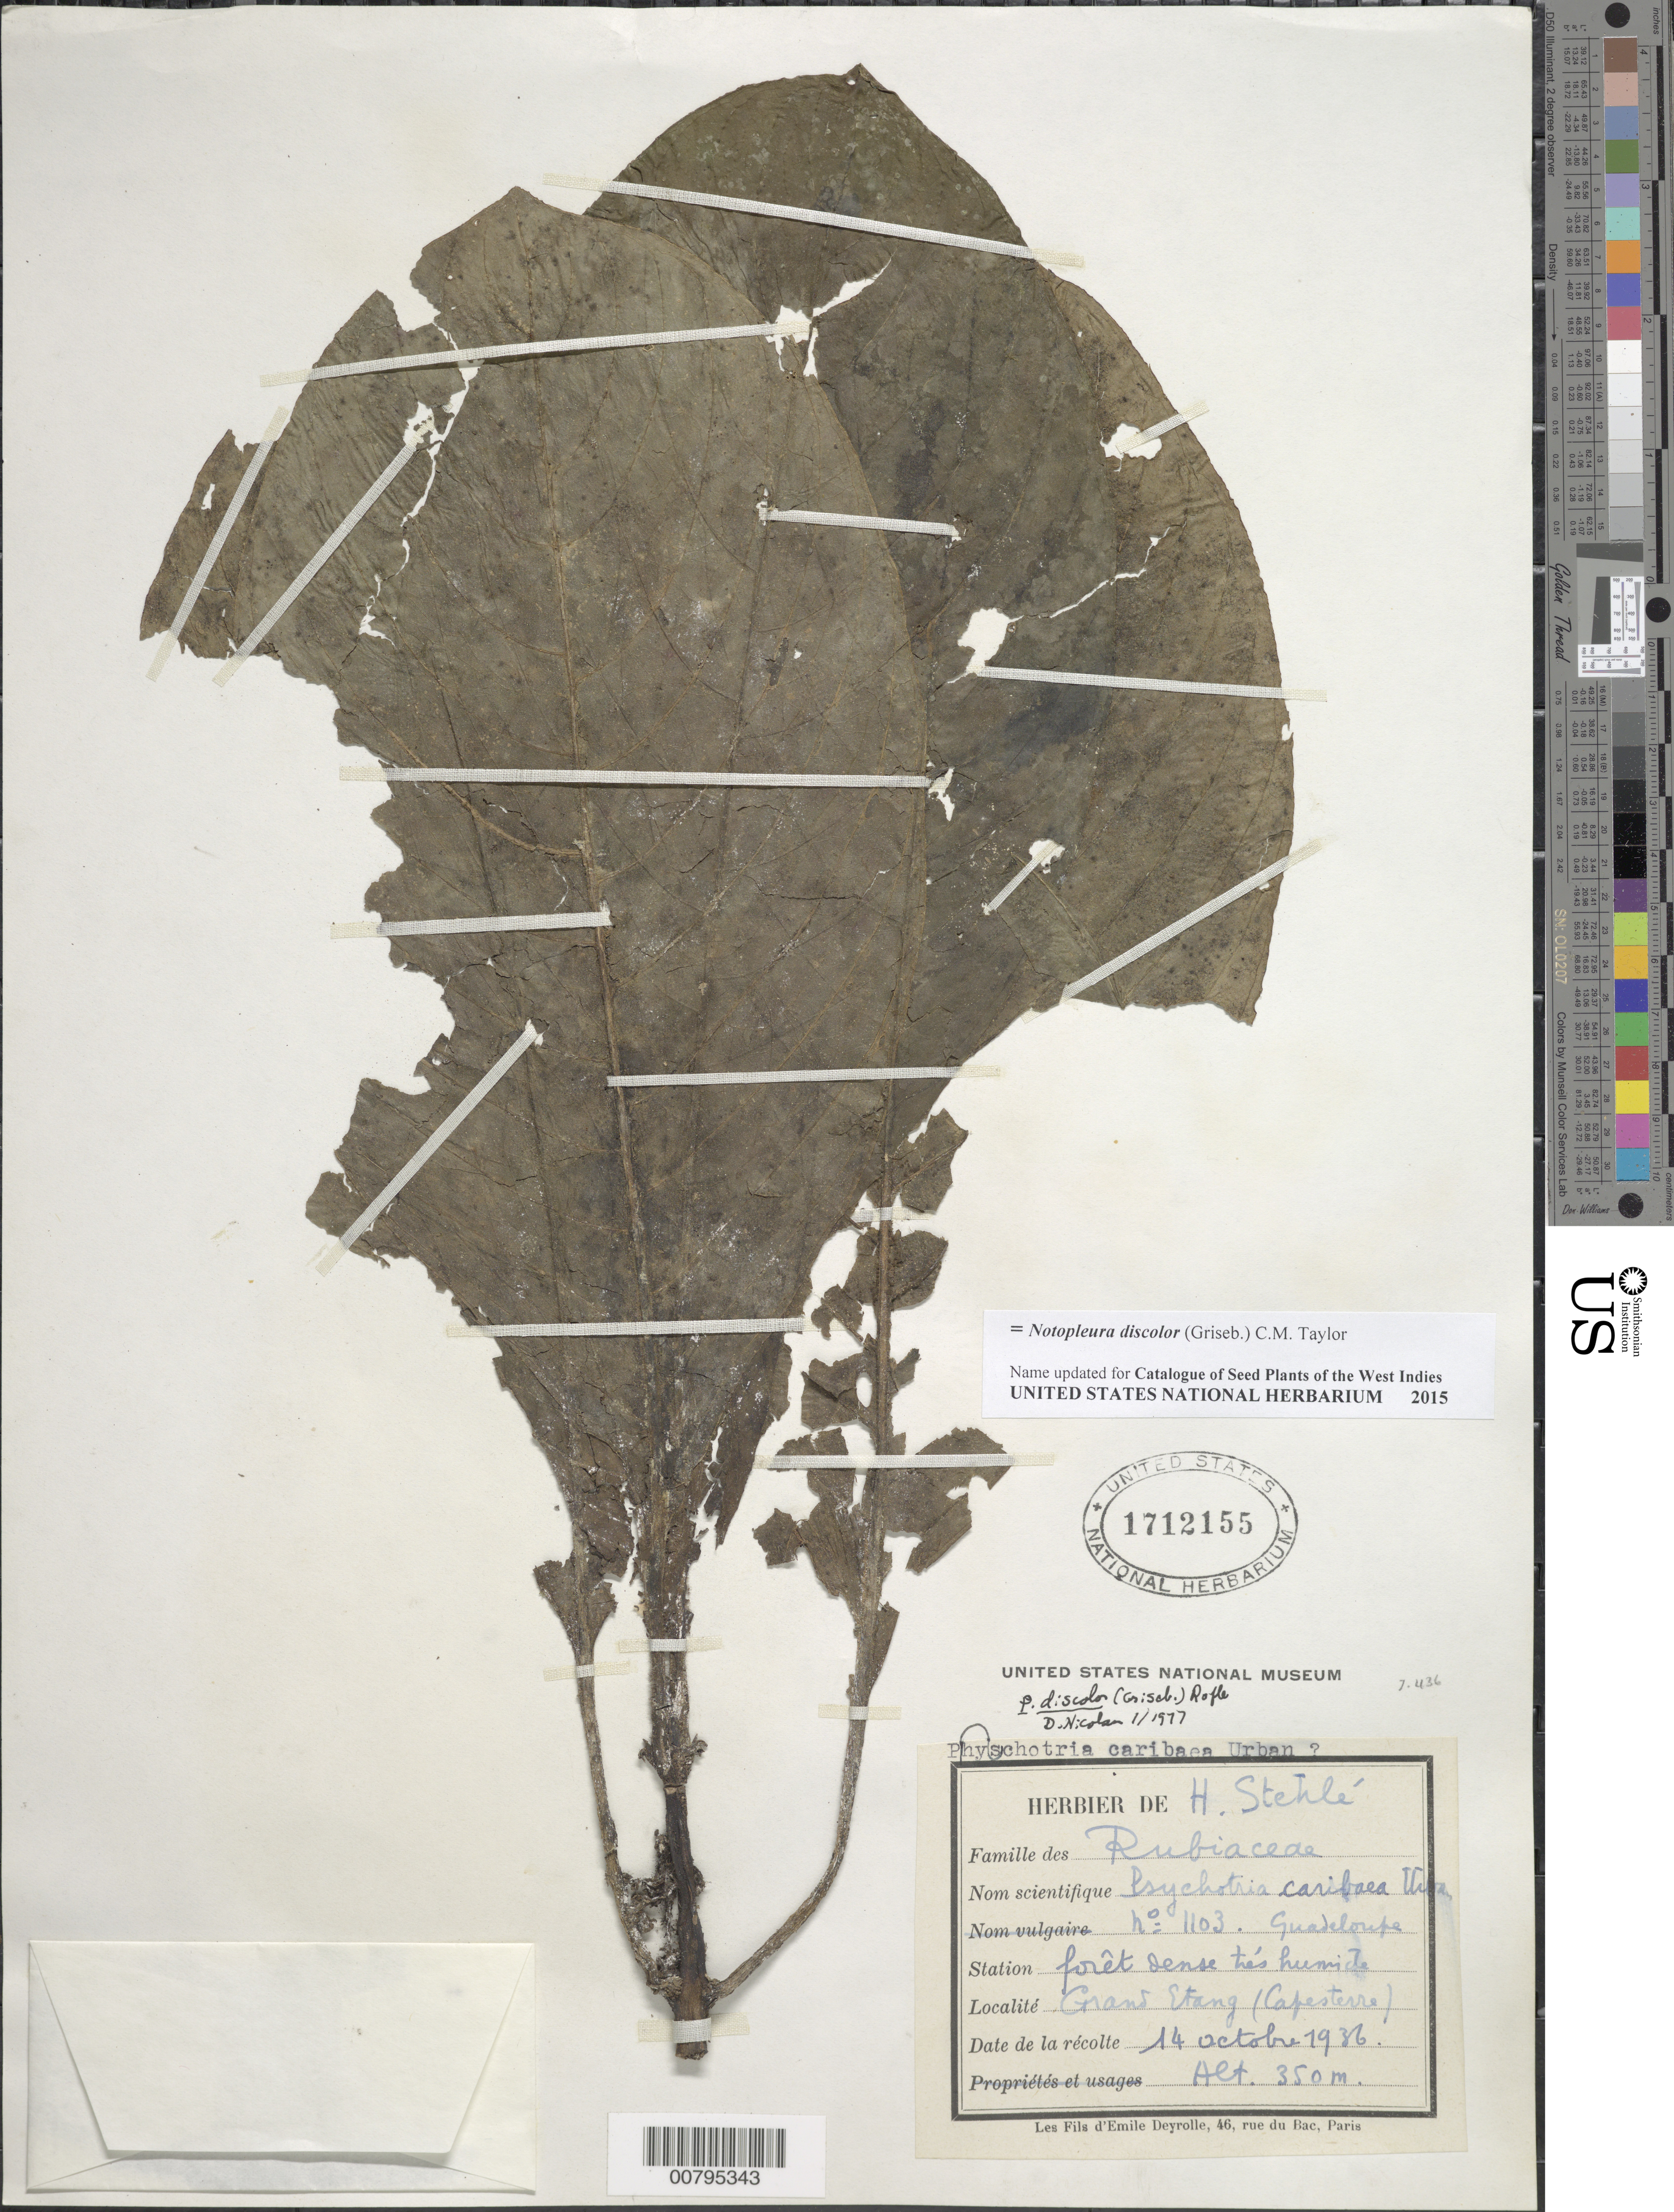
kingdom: Plantae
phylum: Tracheophyta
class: Magnoliopsida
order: Gentianales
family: Rubiaceae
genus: Notopleura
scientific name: Notopleura discolor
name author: (Griseb.) C.M. Taylor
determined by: Nicolson, Dan H.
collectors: H. Stehlé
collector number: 1103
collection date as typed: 14 Oct 1936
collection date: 1936-10-14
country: Guadeloupe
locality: Grand Etang (Capesterre)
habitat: Foret dense, trés humide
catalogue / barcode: US 1712155